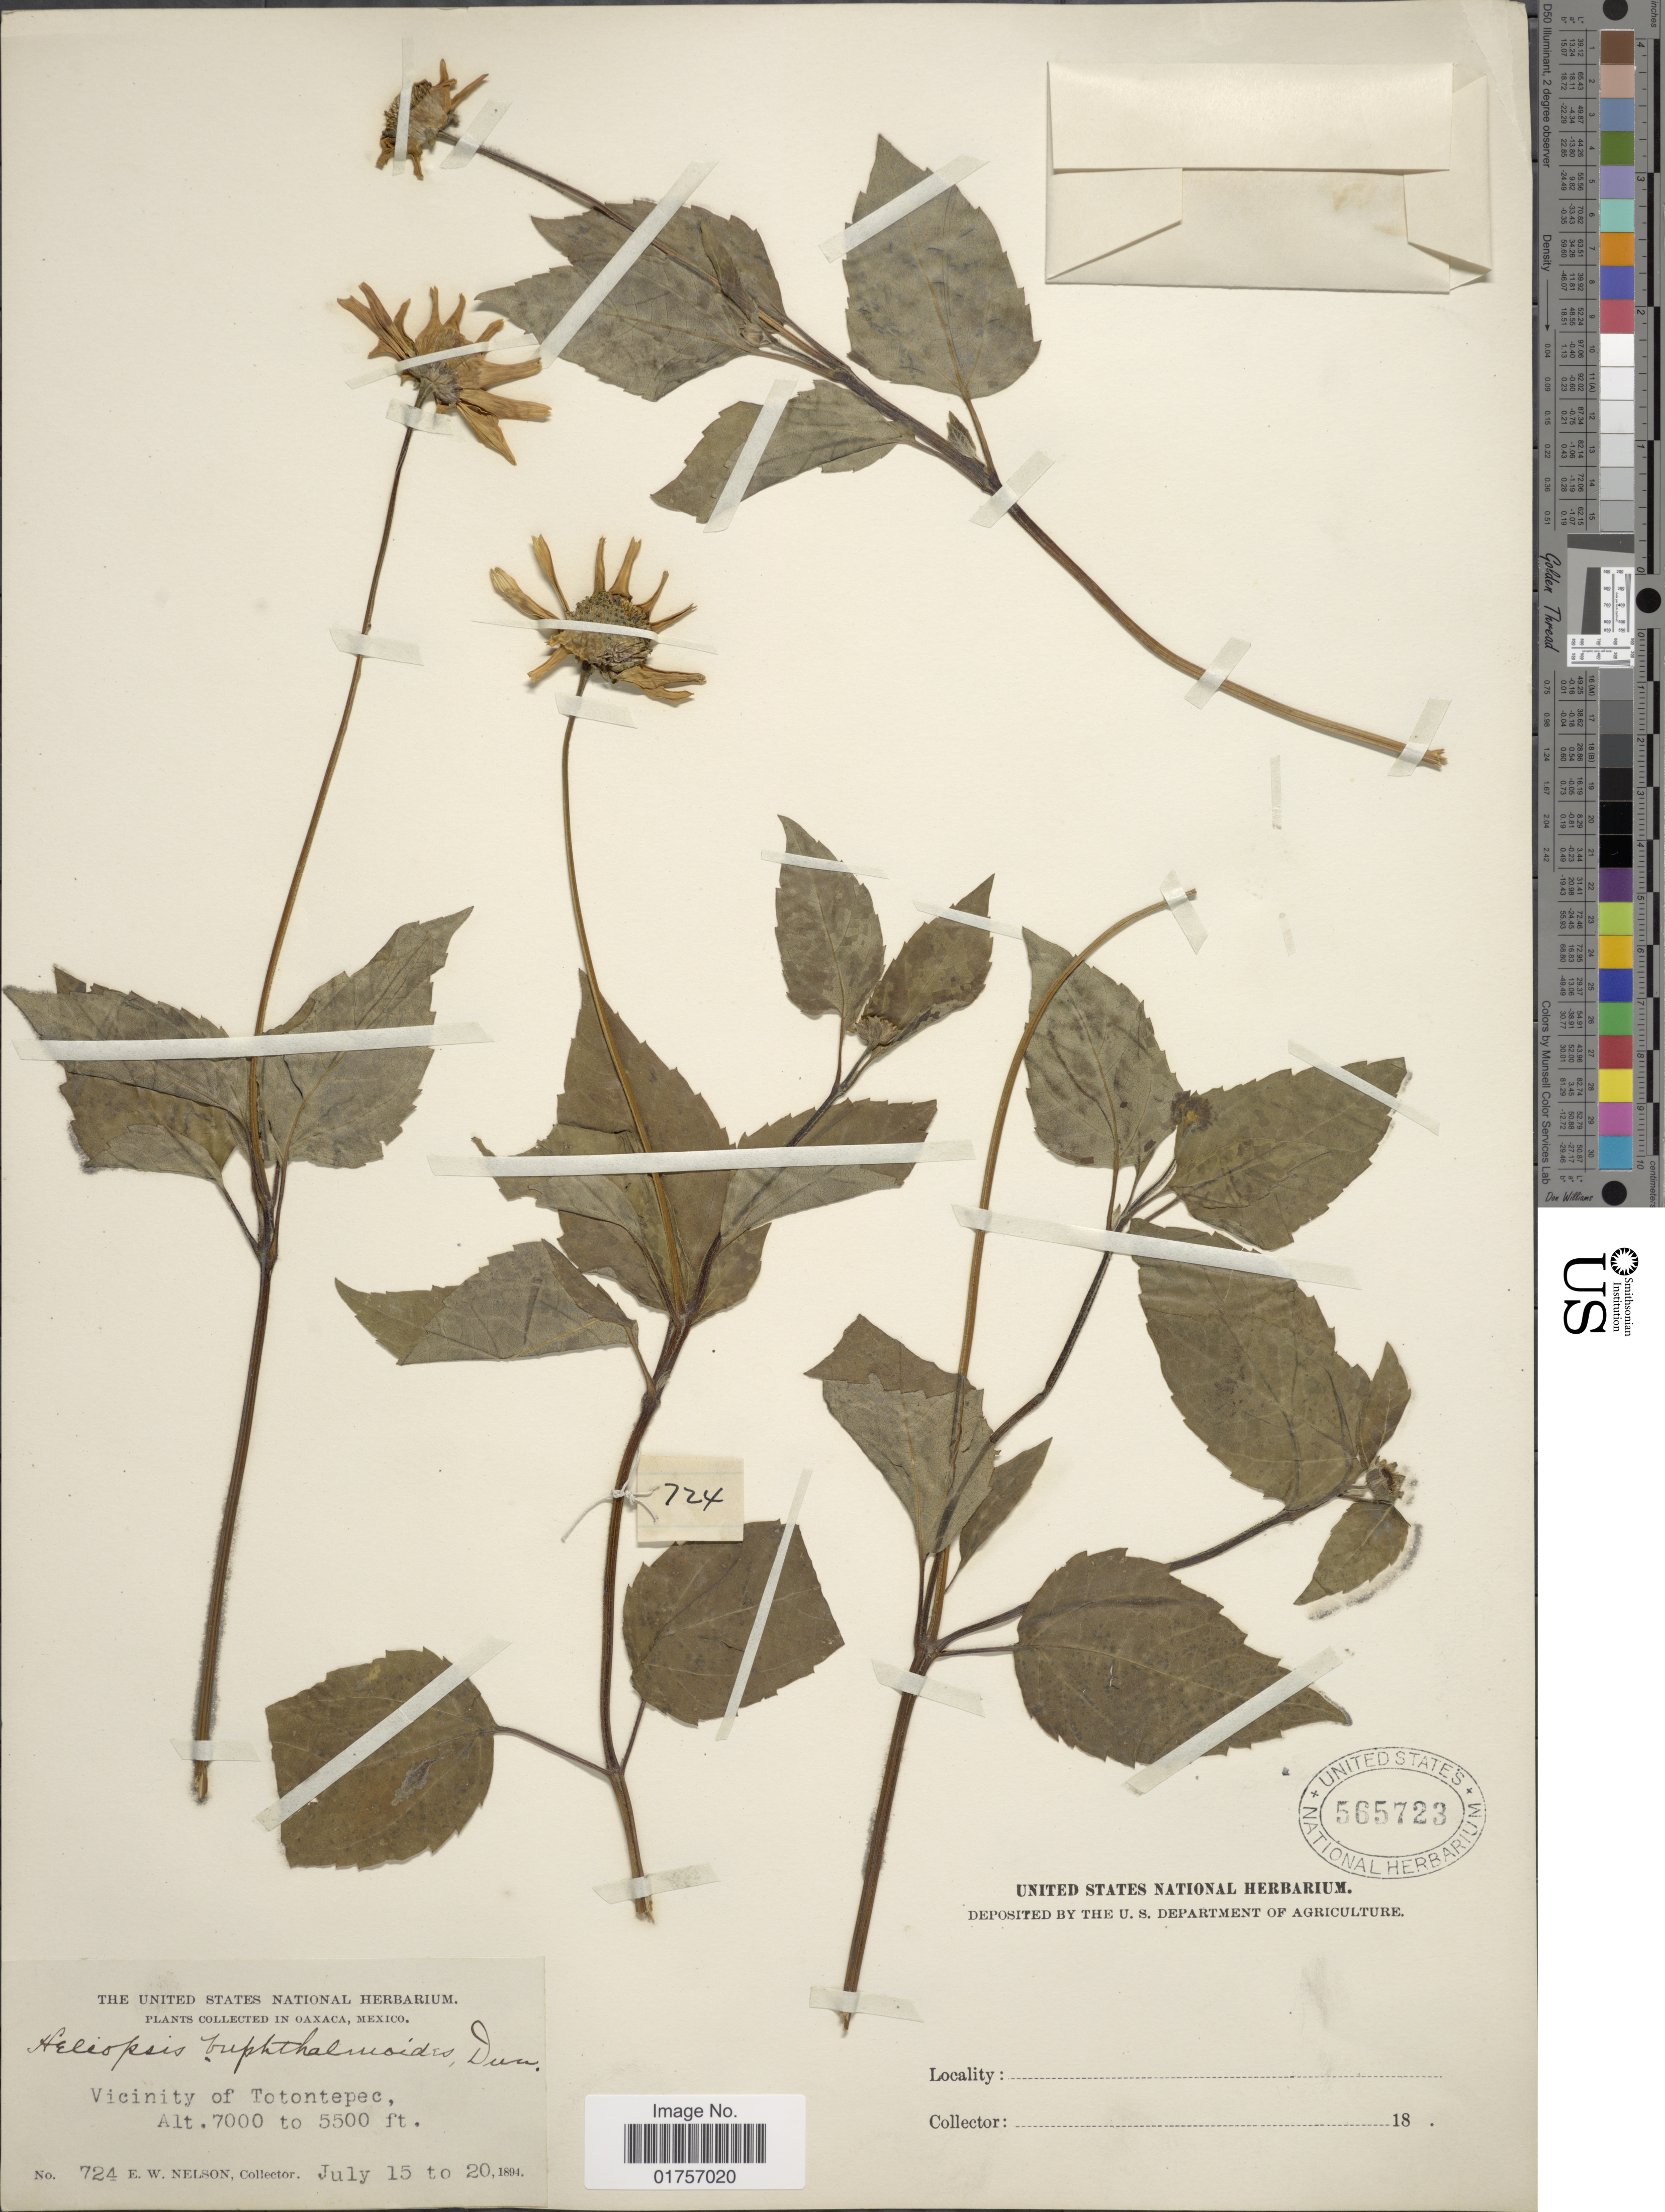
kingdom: Plantae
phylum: Tracheophyta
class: Magnoliopsida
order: Asterales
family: Asteraceae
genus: Heliopsis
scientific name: Heliopsis buphthalmoides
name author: (Jacq.) Dunal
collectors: E. W. Nelson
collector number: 724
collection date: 1894-07-15/1894-07-20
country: Mexico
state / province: Oaxaca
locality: Vicinity of Totontepec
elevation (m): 1676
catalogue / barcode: US 565723